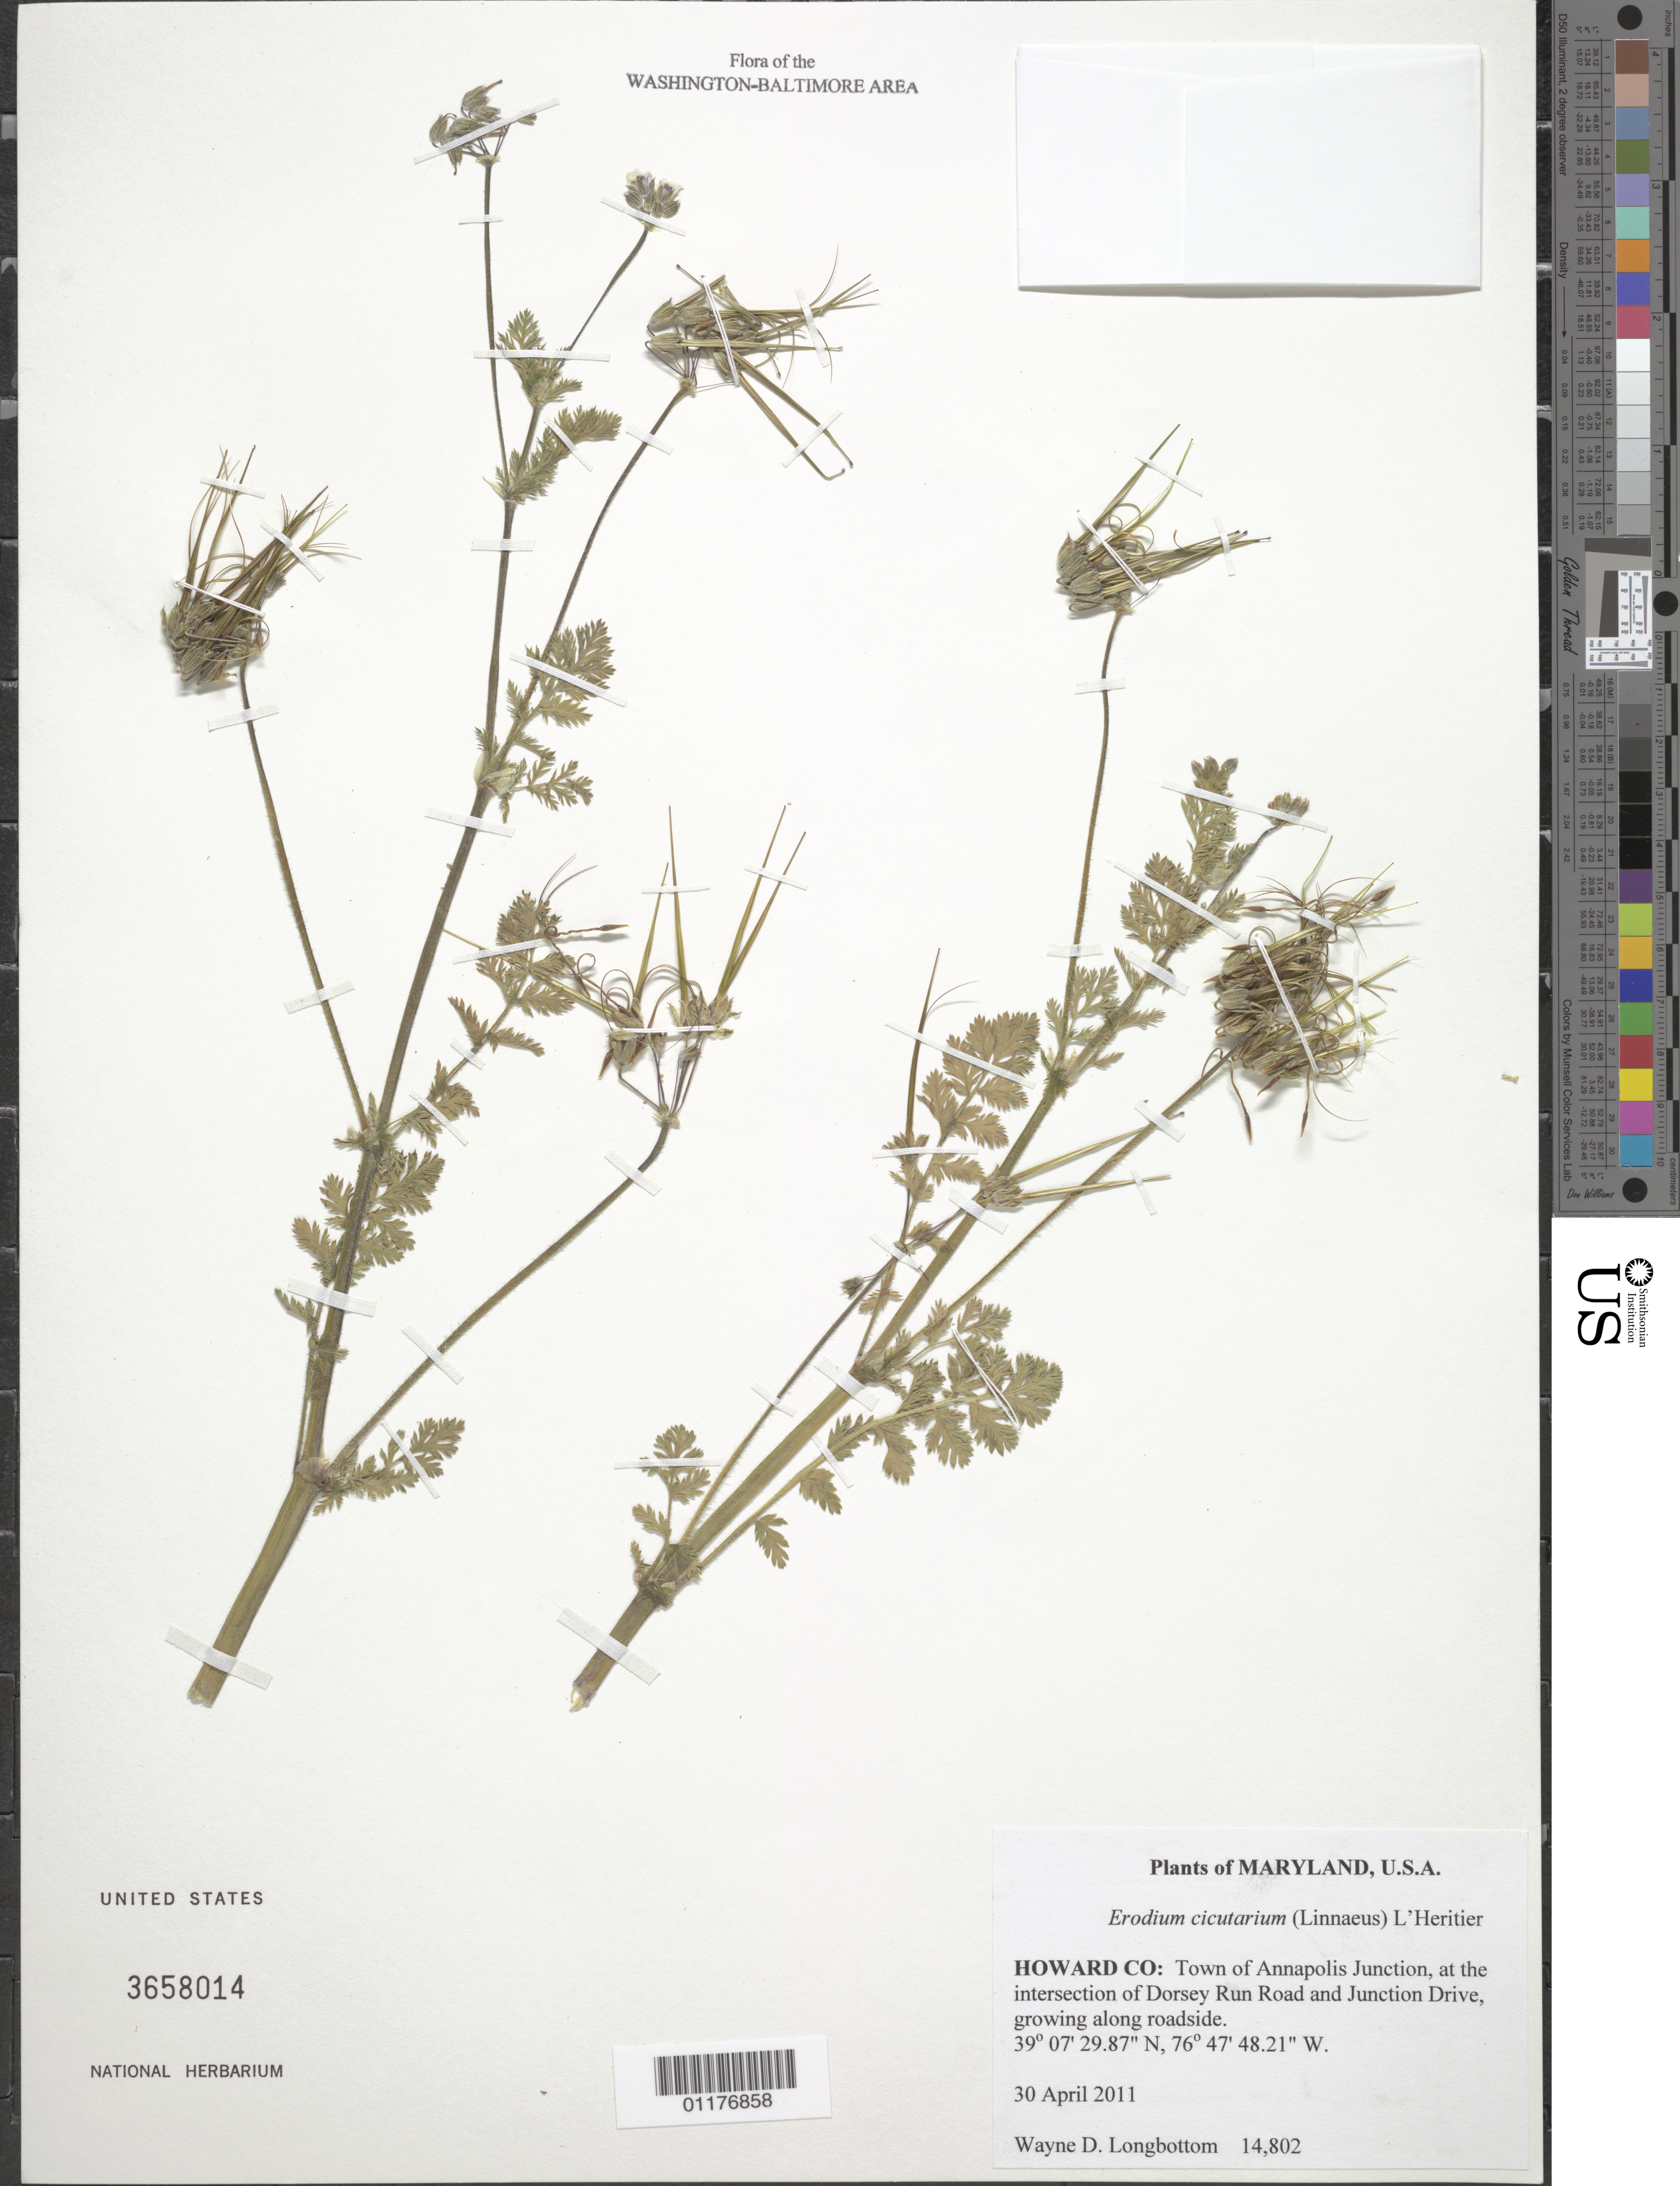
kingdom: Plantae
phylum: Tracheophyta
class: Magnoliopsida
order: Geraniales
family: Geraniaceae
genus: Erodium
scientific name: Erodium cicutarium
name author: (L.) L'Hér.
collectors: W. D. Longbottom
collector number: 14802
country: United States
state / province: Maryland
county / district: Howard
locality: Annapolis Junction, at the intersection of Dorsey Run Road and Junction Drive,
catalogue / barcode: US 3658014